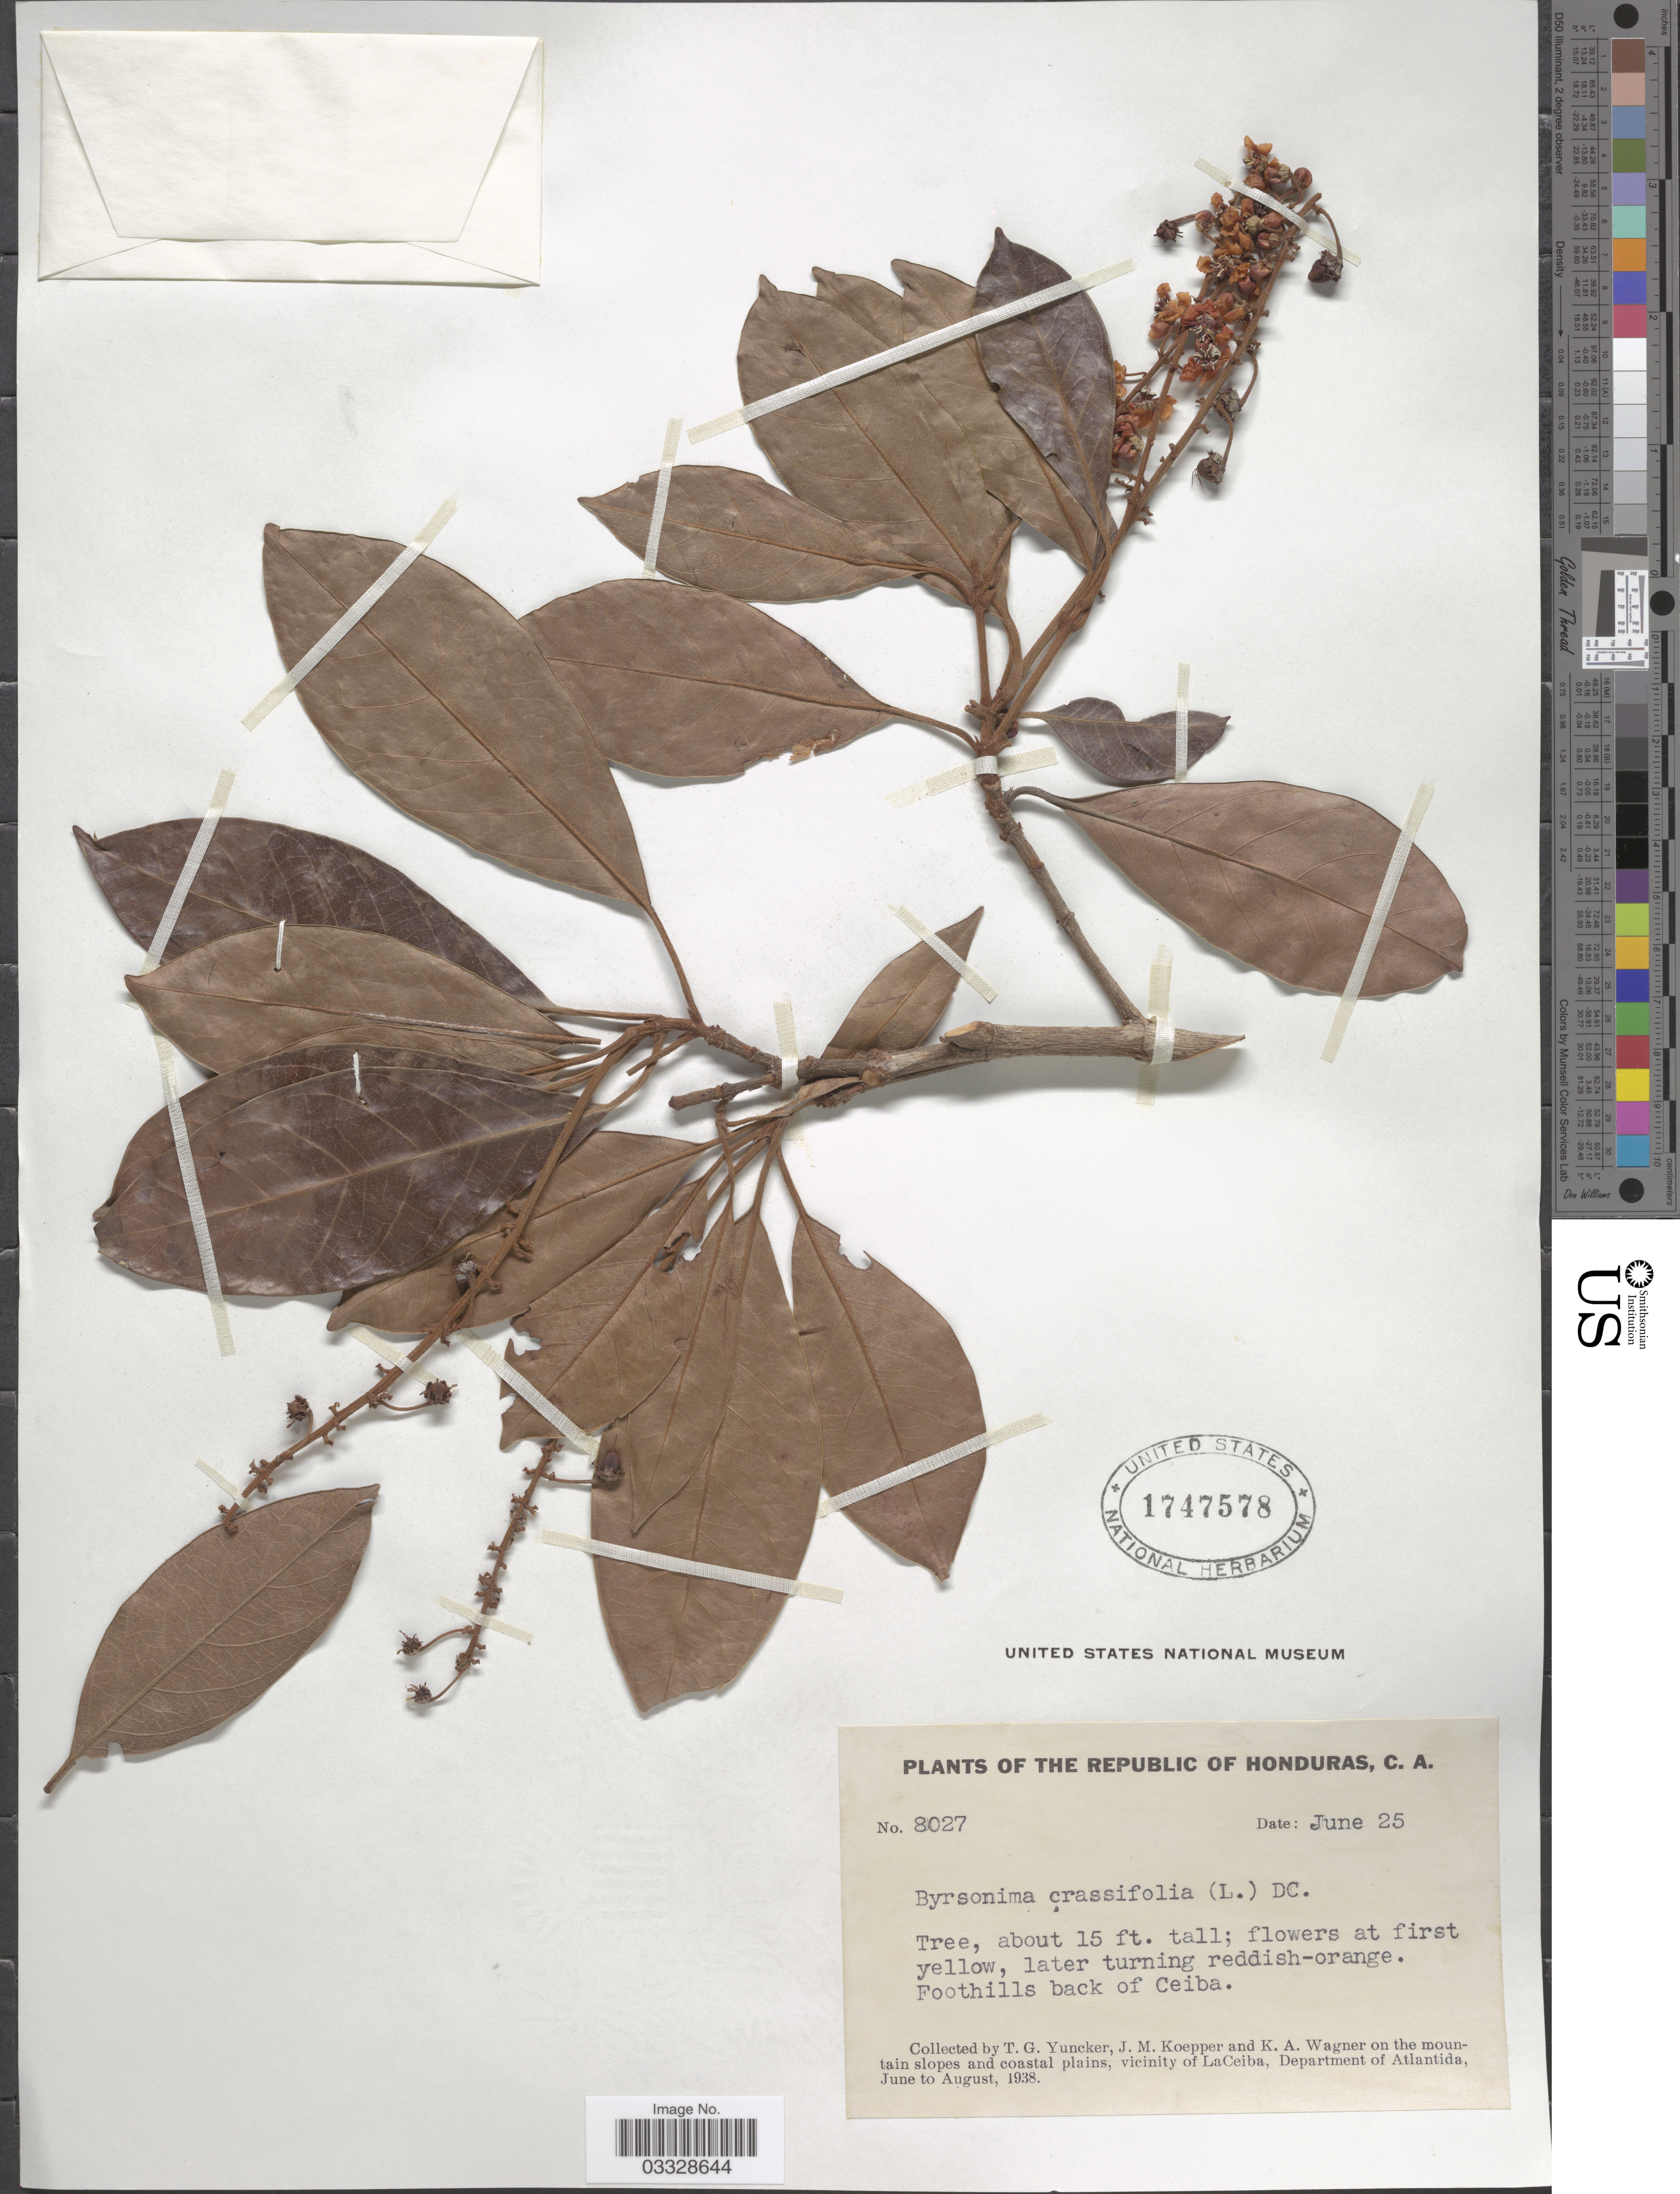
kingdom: Plantae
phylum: Tracheophyta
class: Magnoliopsida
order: Malpighiales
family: Malpighiaceae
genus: Byrsonima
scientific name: Byrsonima crassifolia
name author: (L.) Kunth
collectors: T. G. Yuncker, J. M. Koepper & K. A. Wagner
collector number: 8027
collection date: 1938-06-25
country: Honduras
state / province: Atlántida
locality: Foothills back of Ceiba. Mountain slopes and coastal plains, vicinity of LaCeiba, Department of Atlantida.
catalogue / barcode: US 1747578